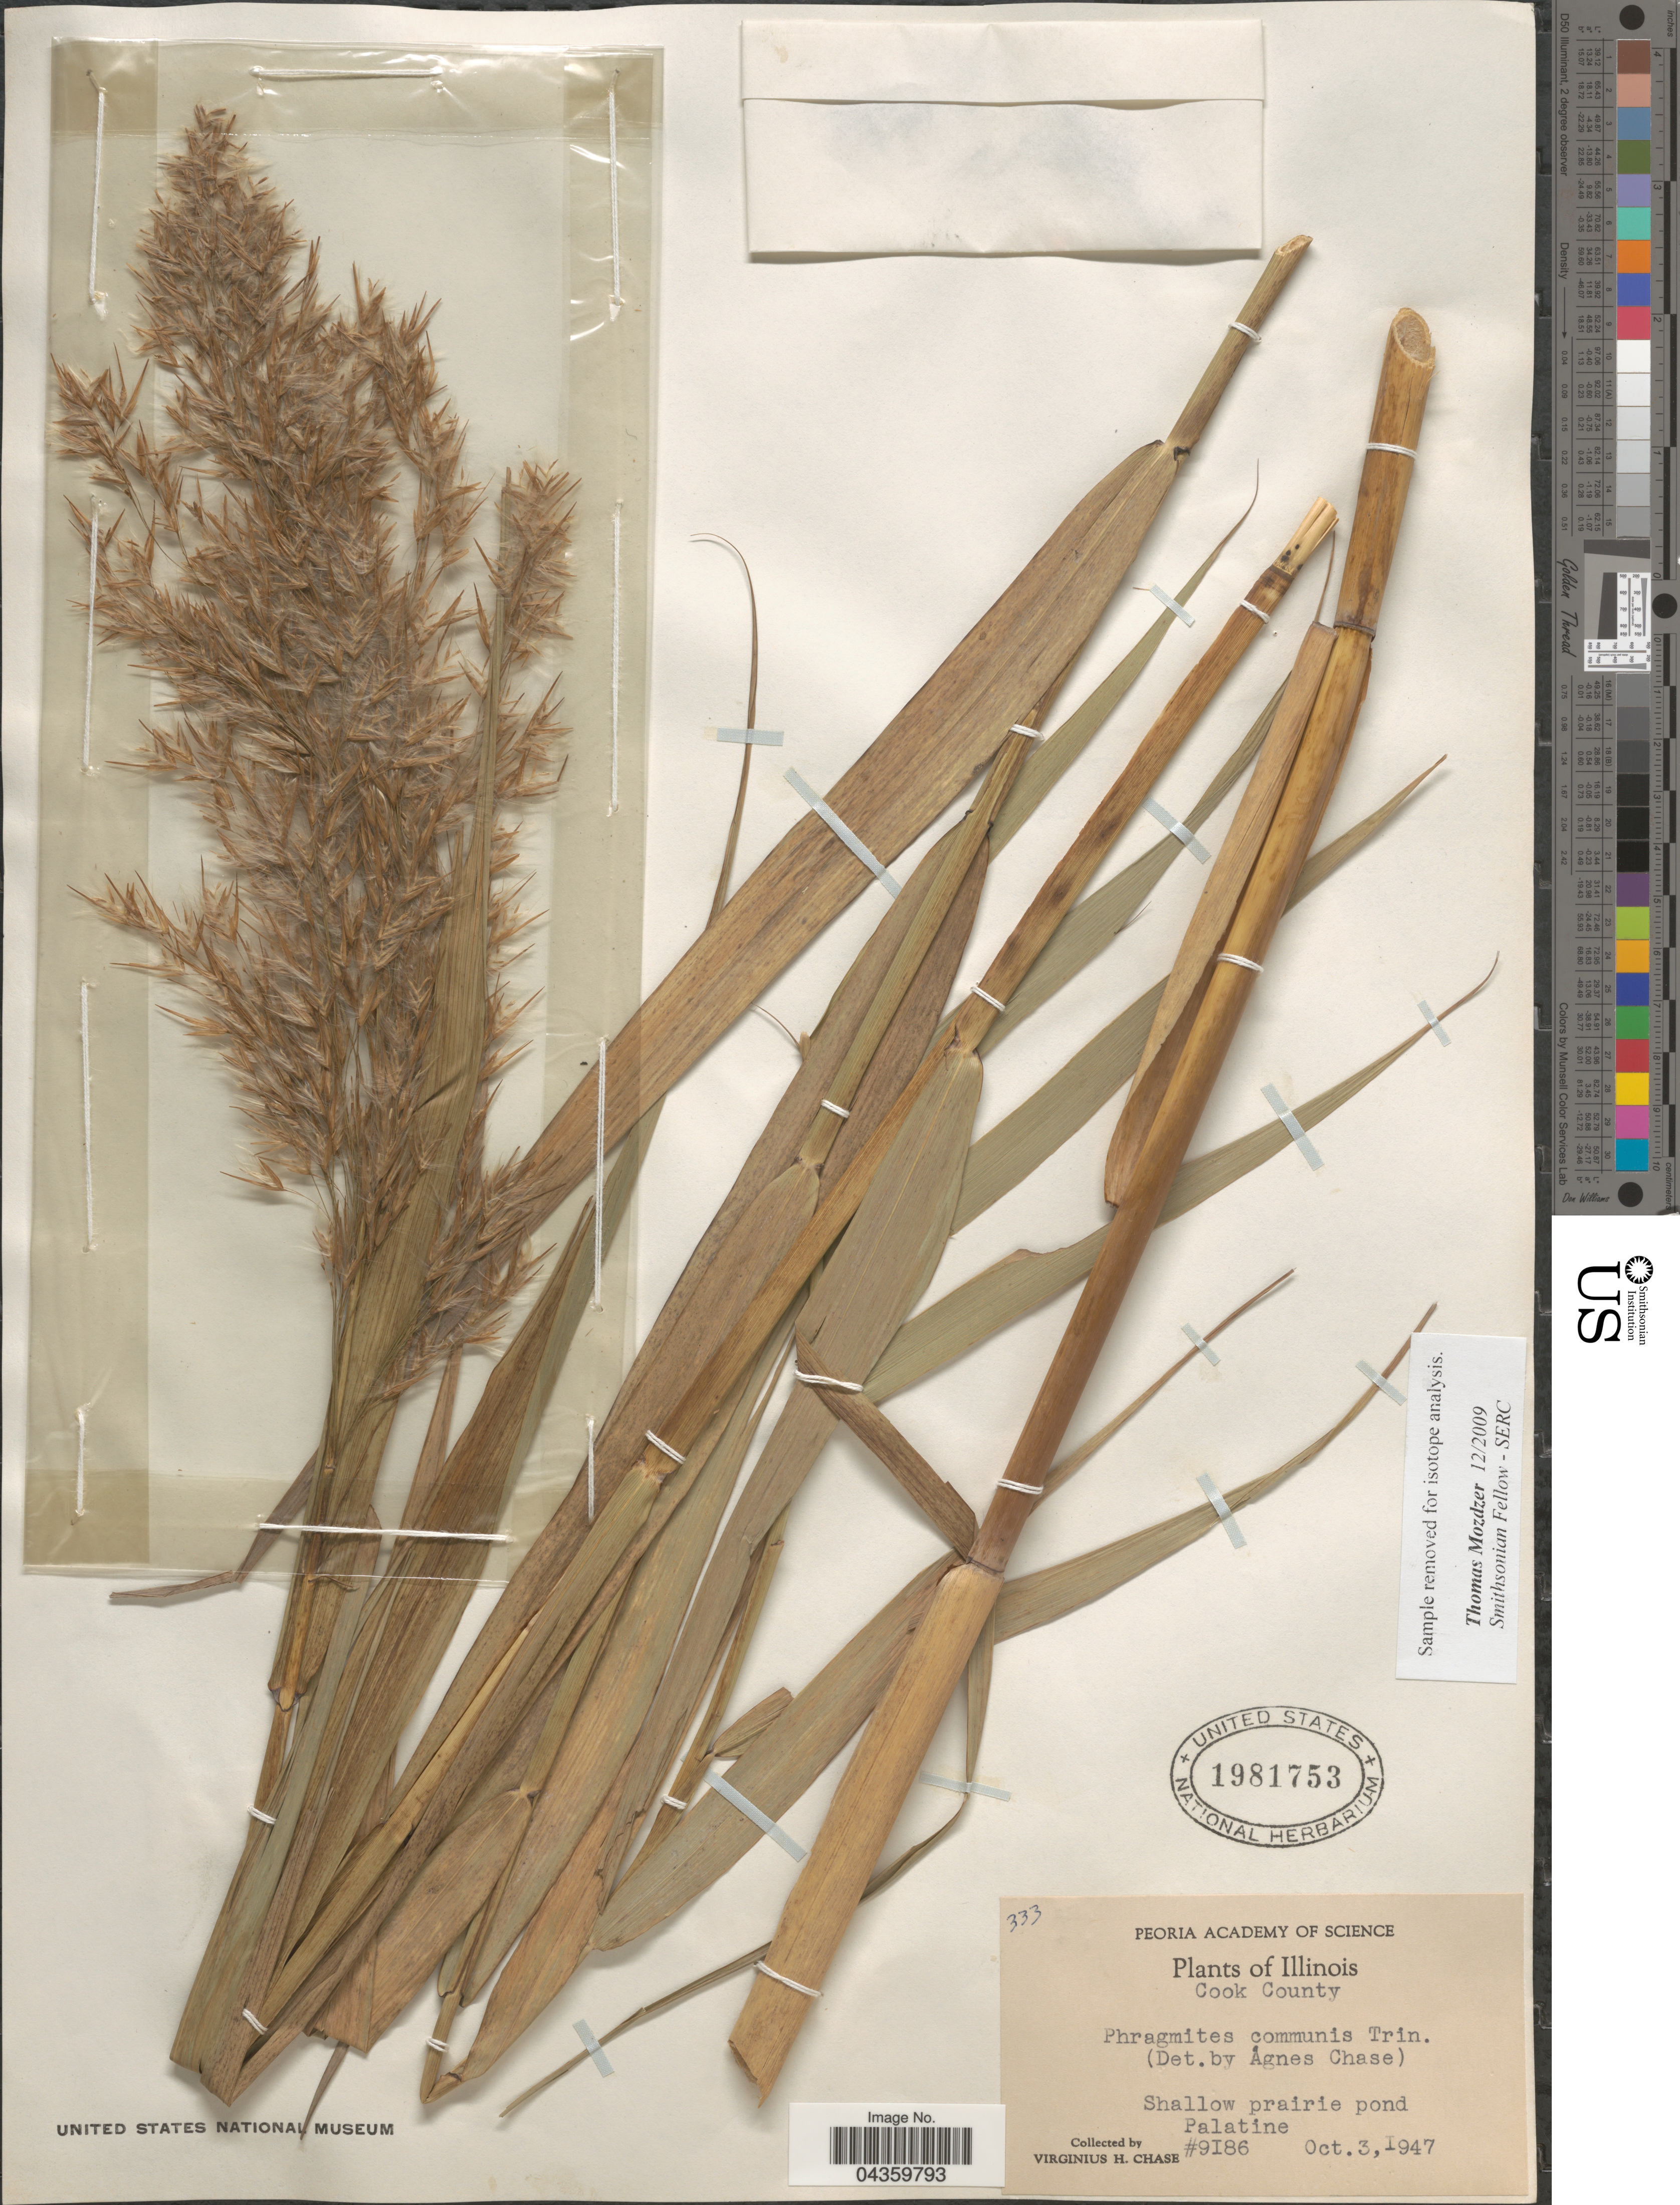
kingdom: Plantae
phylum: Tracheophyta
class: Liliopsida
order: Poales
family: Poaceae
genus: Phragmites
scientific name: Phragmites australis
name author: (Cav.) Trin. ex Steud.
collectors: V. H. Chase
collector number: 9186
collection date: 1947-10-03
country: United States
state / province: Illinois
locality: Cook County. Shallow prairie pond Palatine.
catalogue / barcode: US 1981753